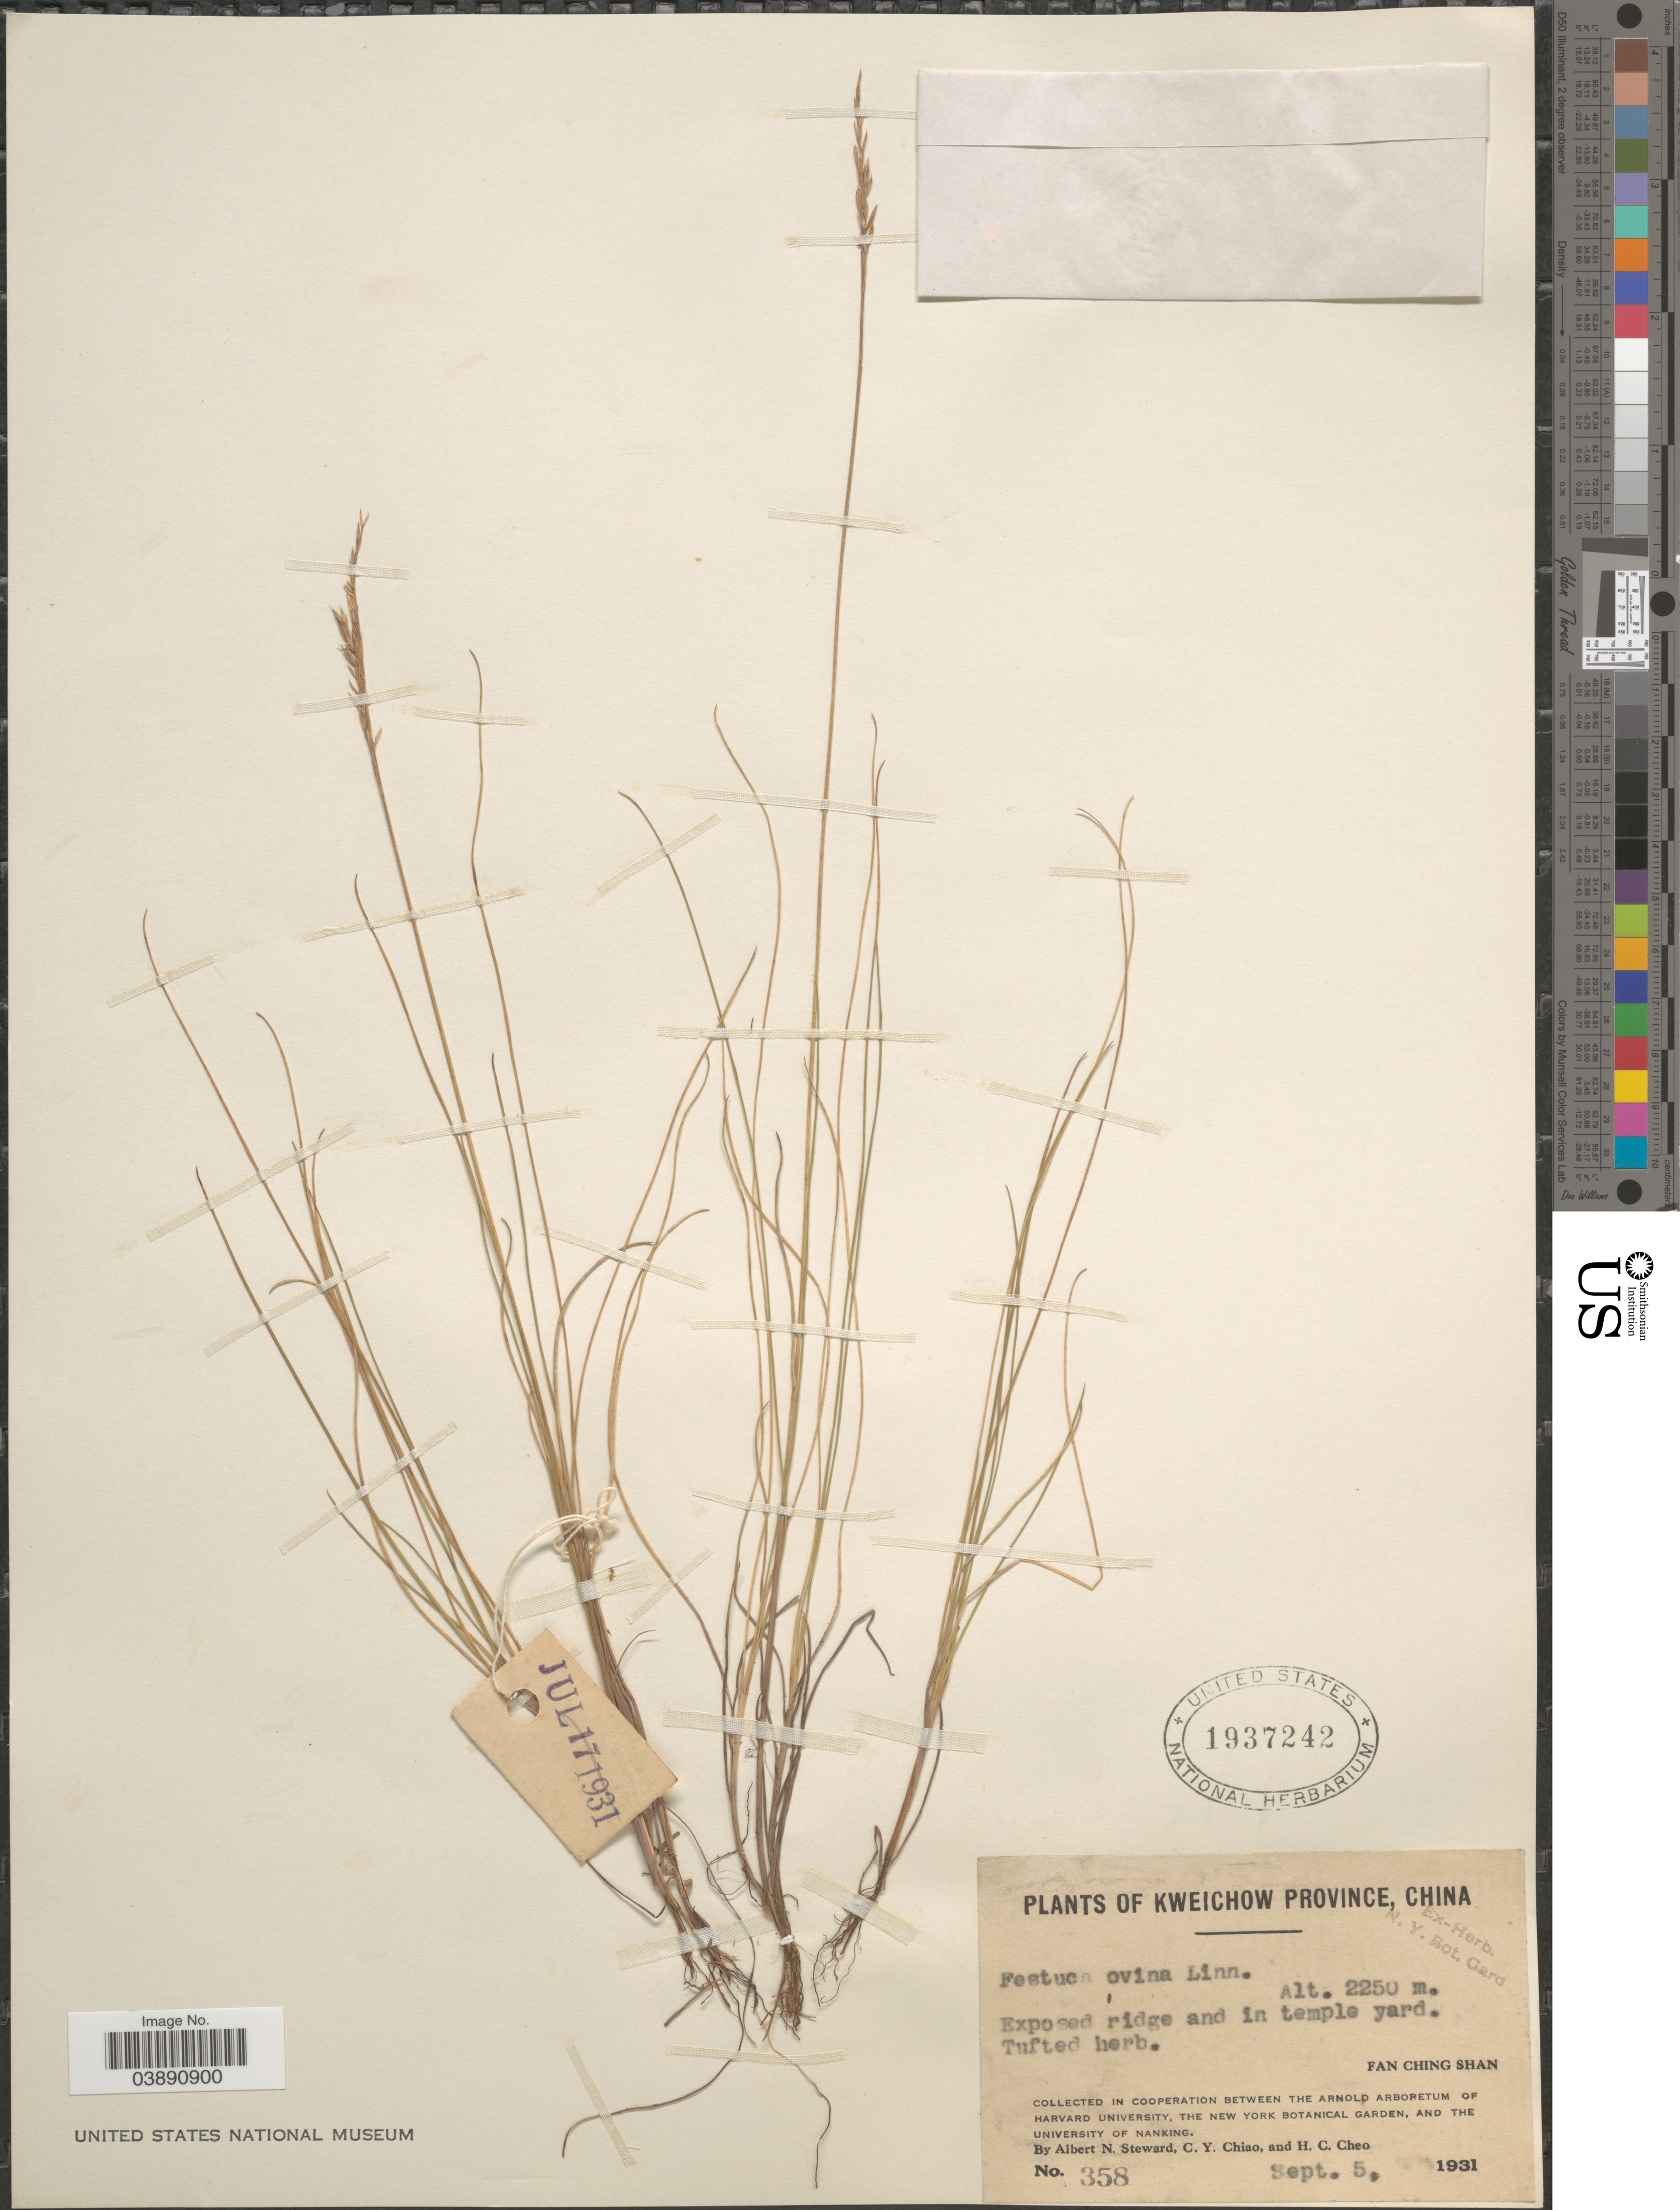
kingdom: Plantae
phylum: Tracheophyta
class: Liliopsida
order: Poales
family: Poaceae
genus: Festuca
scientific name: Festuca ovina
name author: L.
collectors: A. N. Steward, C. Y. Chiao & H. Cheo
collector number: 358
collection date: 1931-09-05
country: China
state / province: Guizhou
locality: Kweichow Province. Exposed ridge and in temple yard. Fan Ching Shan.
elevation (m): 2250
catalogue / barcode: US 1937242